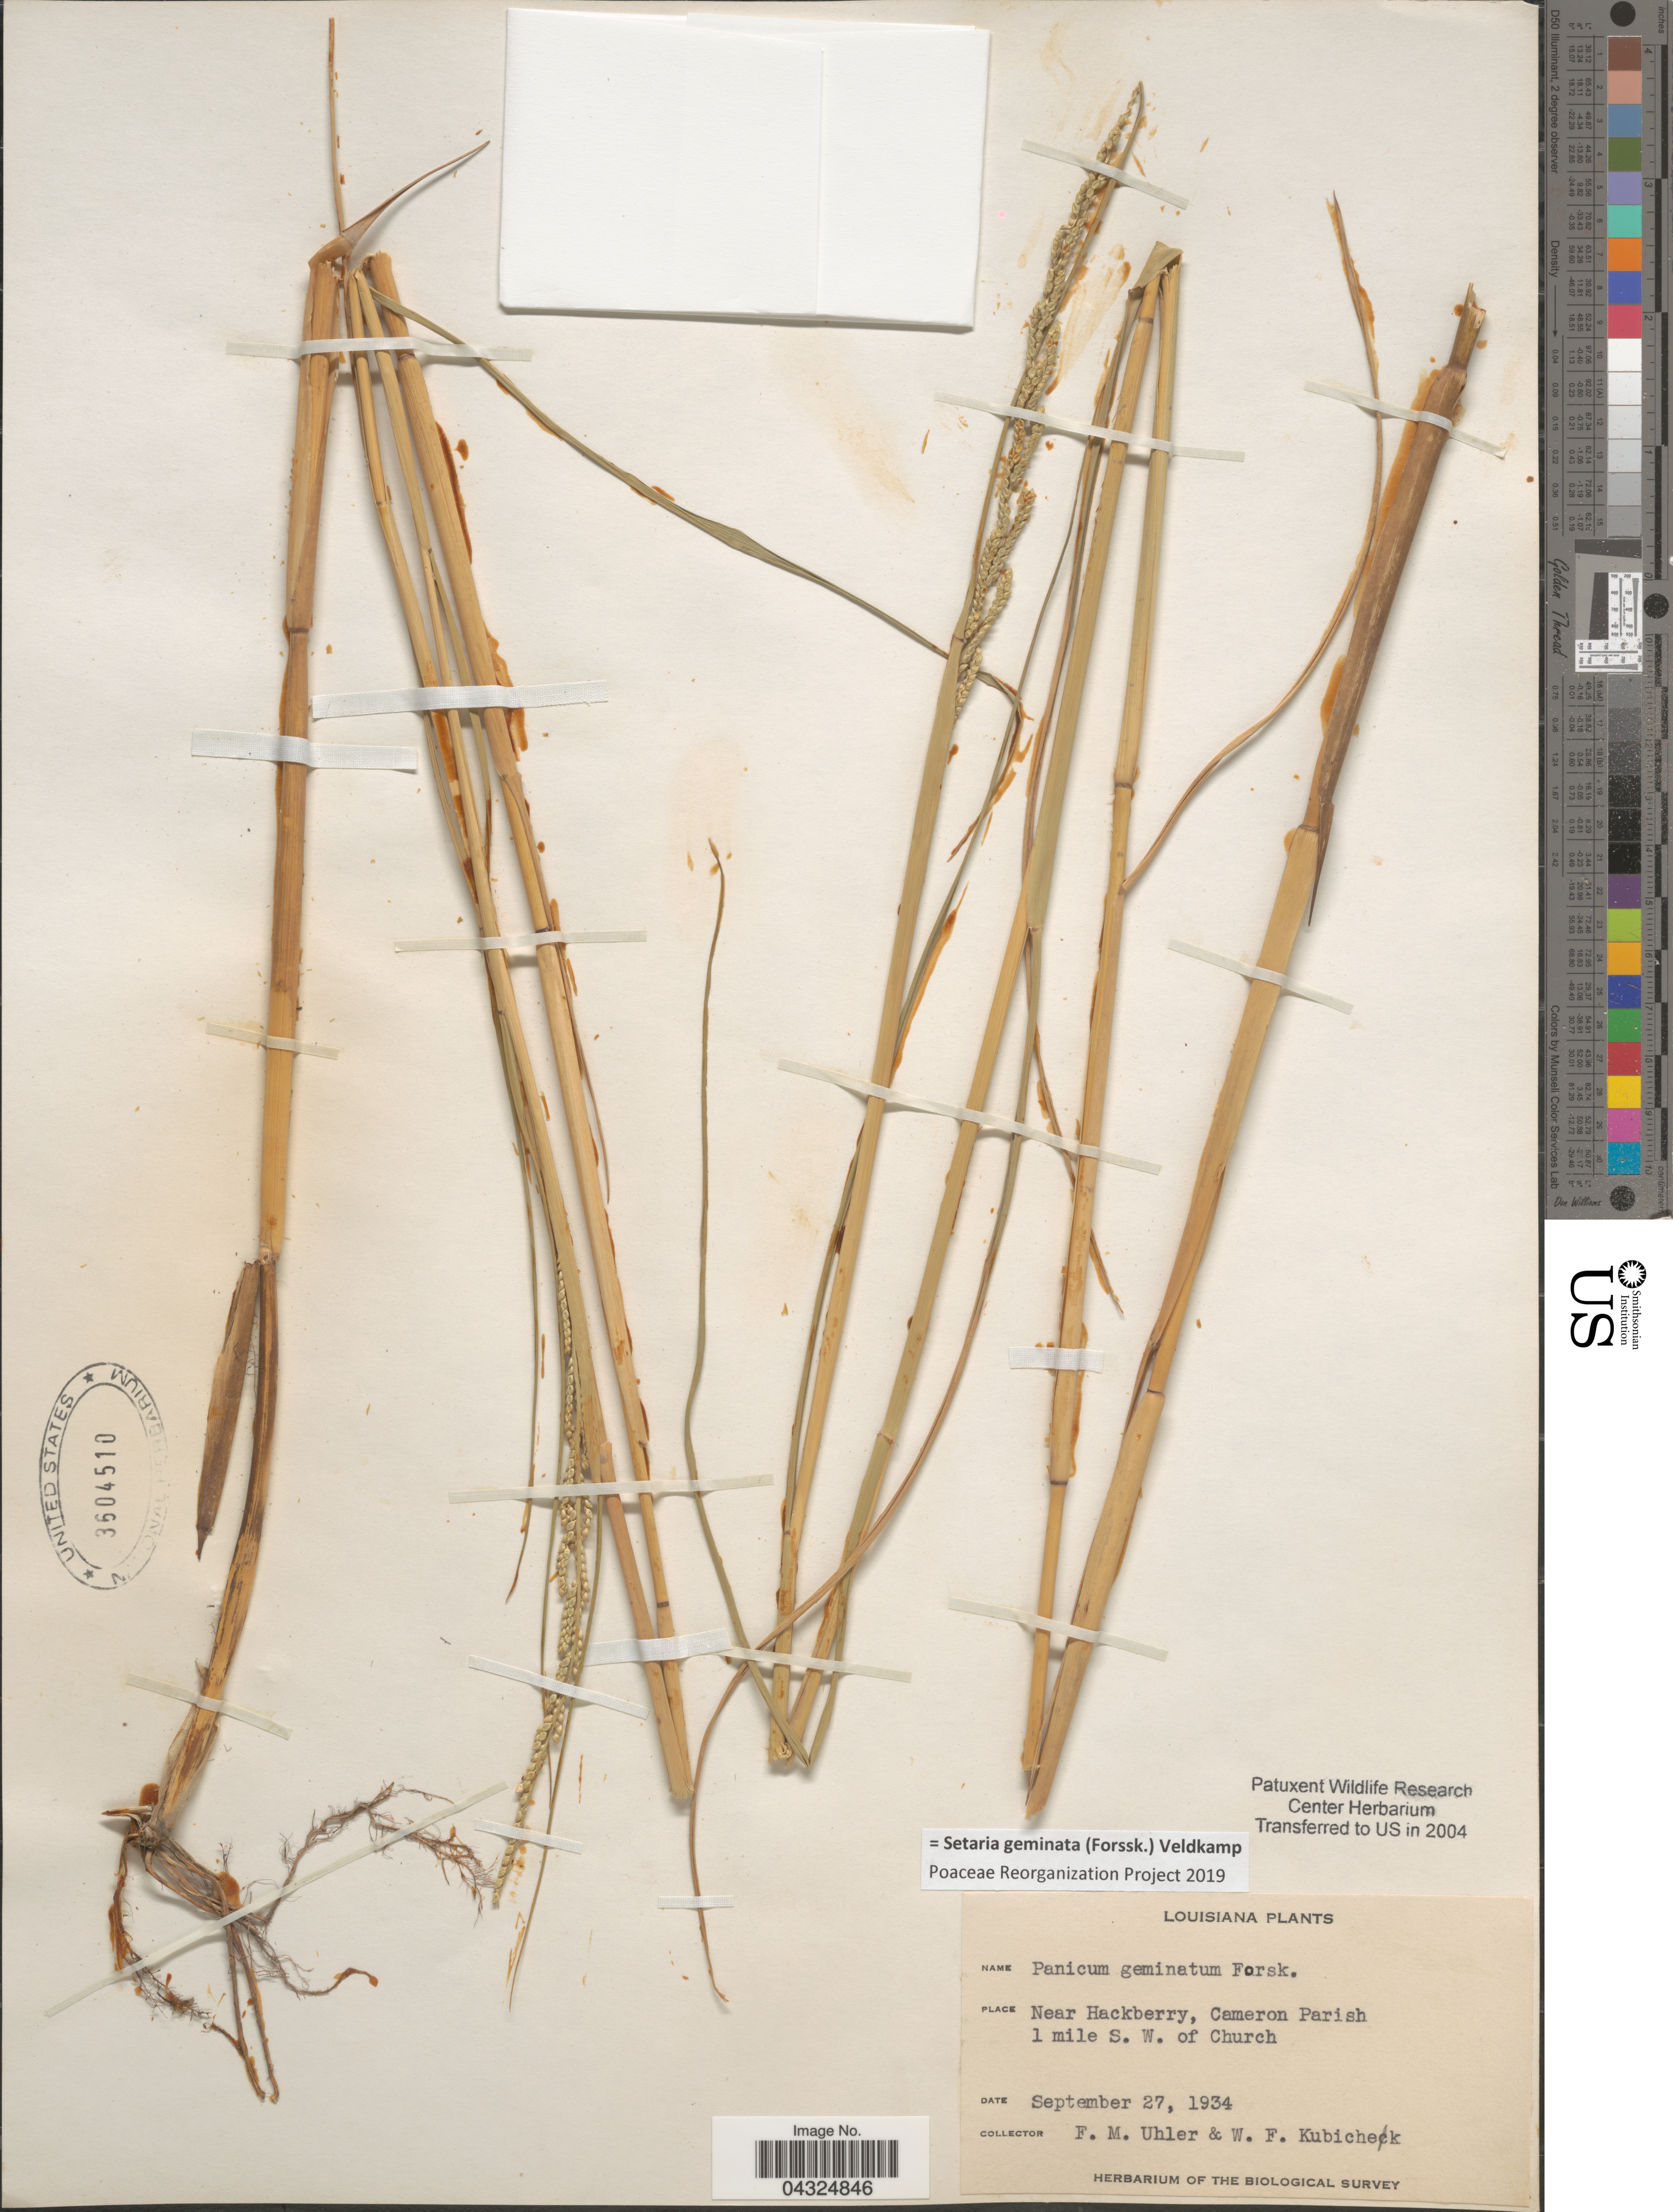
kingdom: Plantae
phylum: Tracheophyta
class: Liliopsida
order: Poales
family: Poaceae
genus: Setaria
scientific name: Setaria geminata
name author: (Forssk.) Veldkamp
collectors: F. M. Uhler & W. Kubichek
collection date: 1934-09-27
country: United States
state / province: Louisiana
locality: Near Hackberry, Cameron Parish. 1 mile S.W. of Church. The Biological Survey.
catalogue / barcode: US 3604510